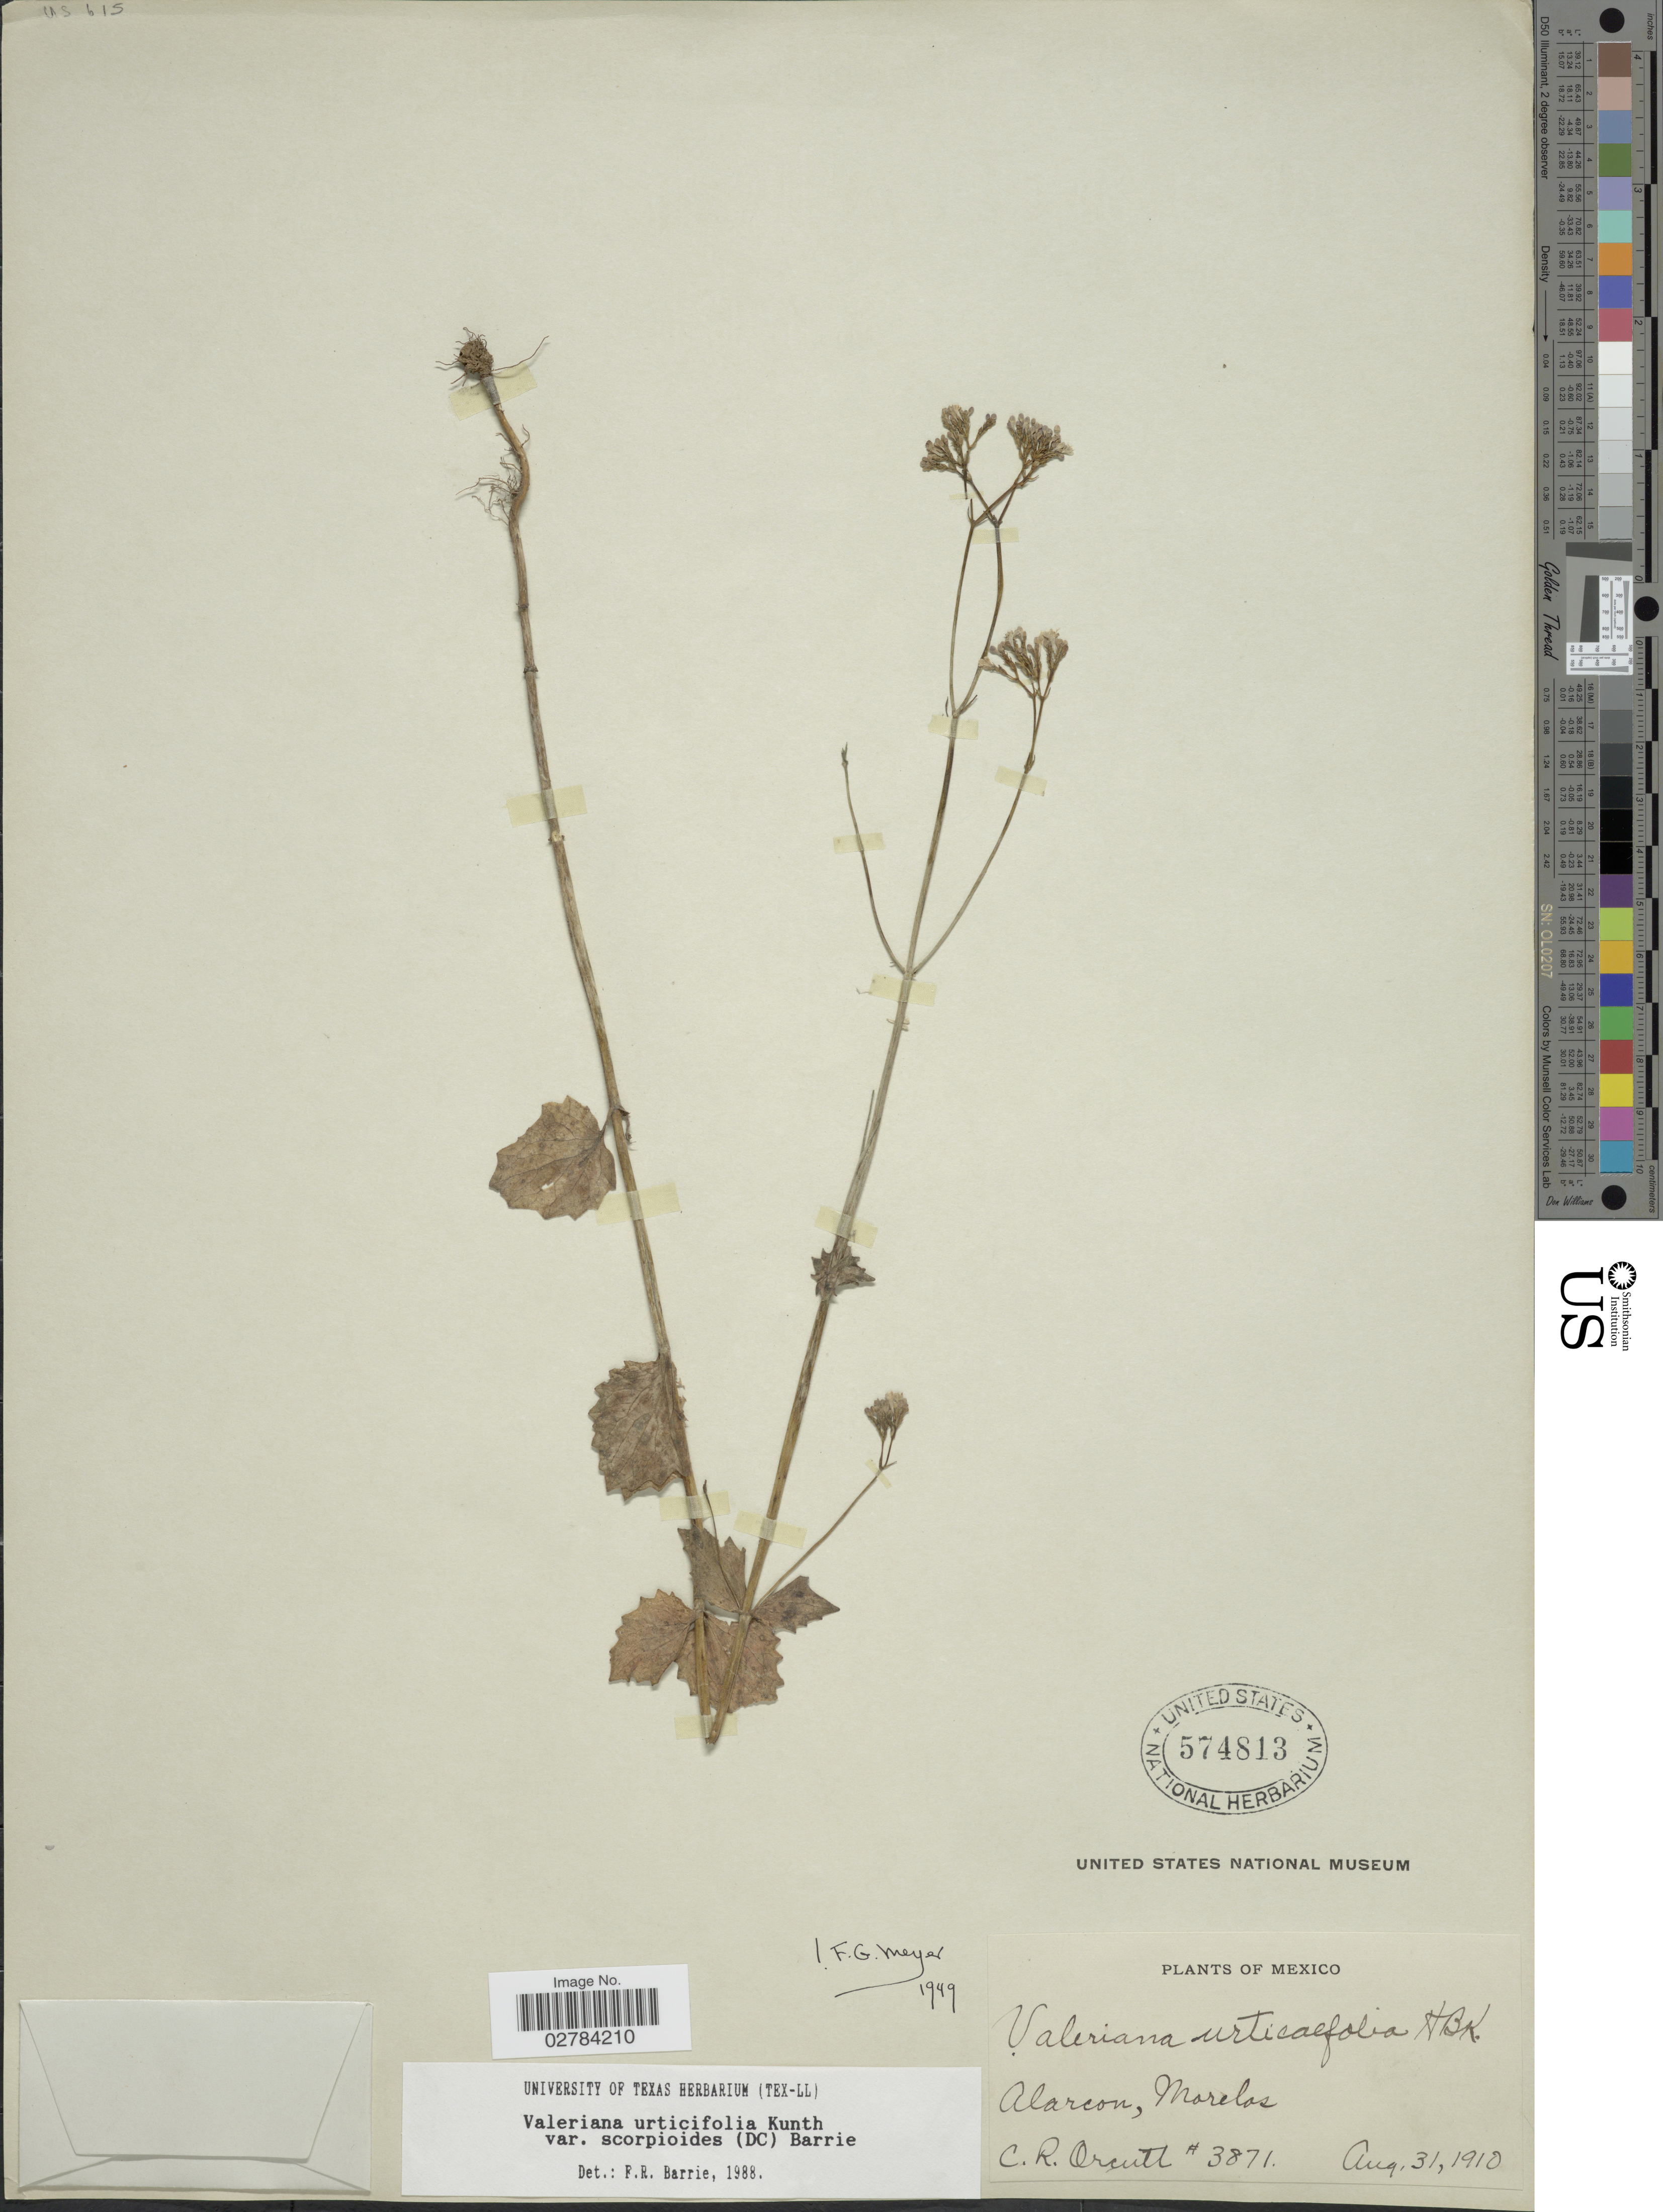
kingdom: Plantae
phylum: Tracheophyta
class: Magnoliopsida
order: Dipsacales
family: Caprifoliaceae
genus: Valeriana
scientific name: Valeriana urticifolia var. scorpioides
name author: (DC.) Barrie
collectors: C. R. Orcutt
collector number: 3871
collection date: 1910-08-31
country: Mexico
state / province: Morelos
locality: Alarcon.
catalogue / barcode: US 574813